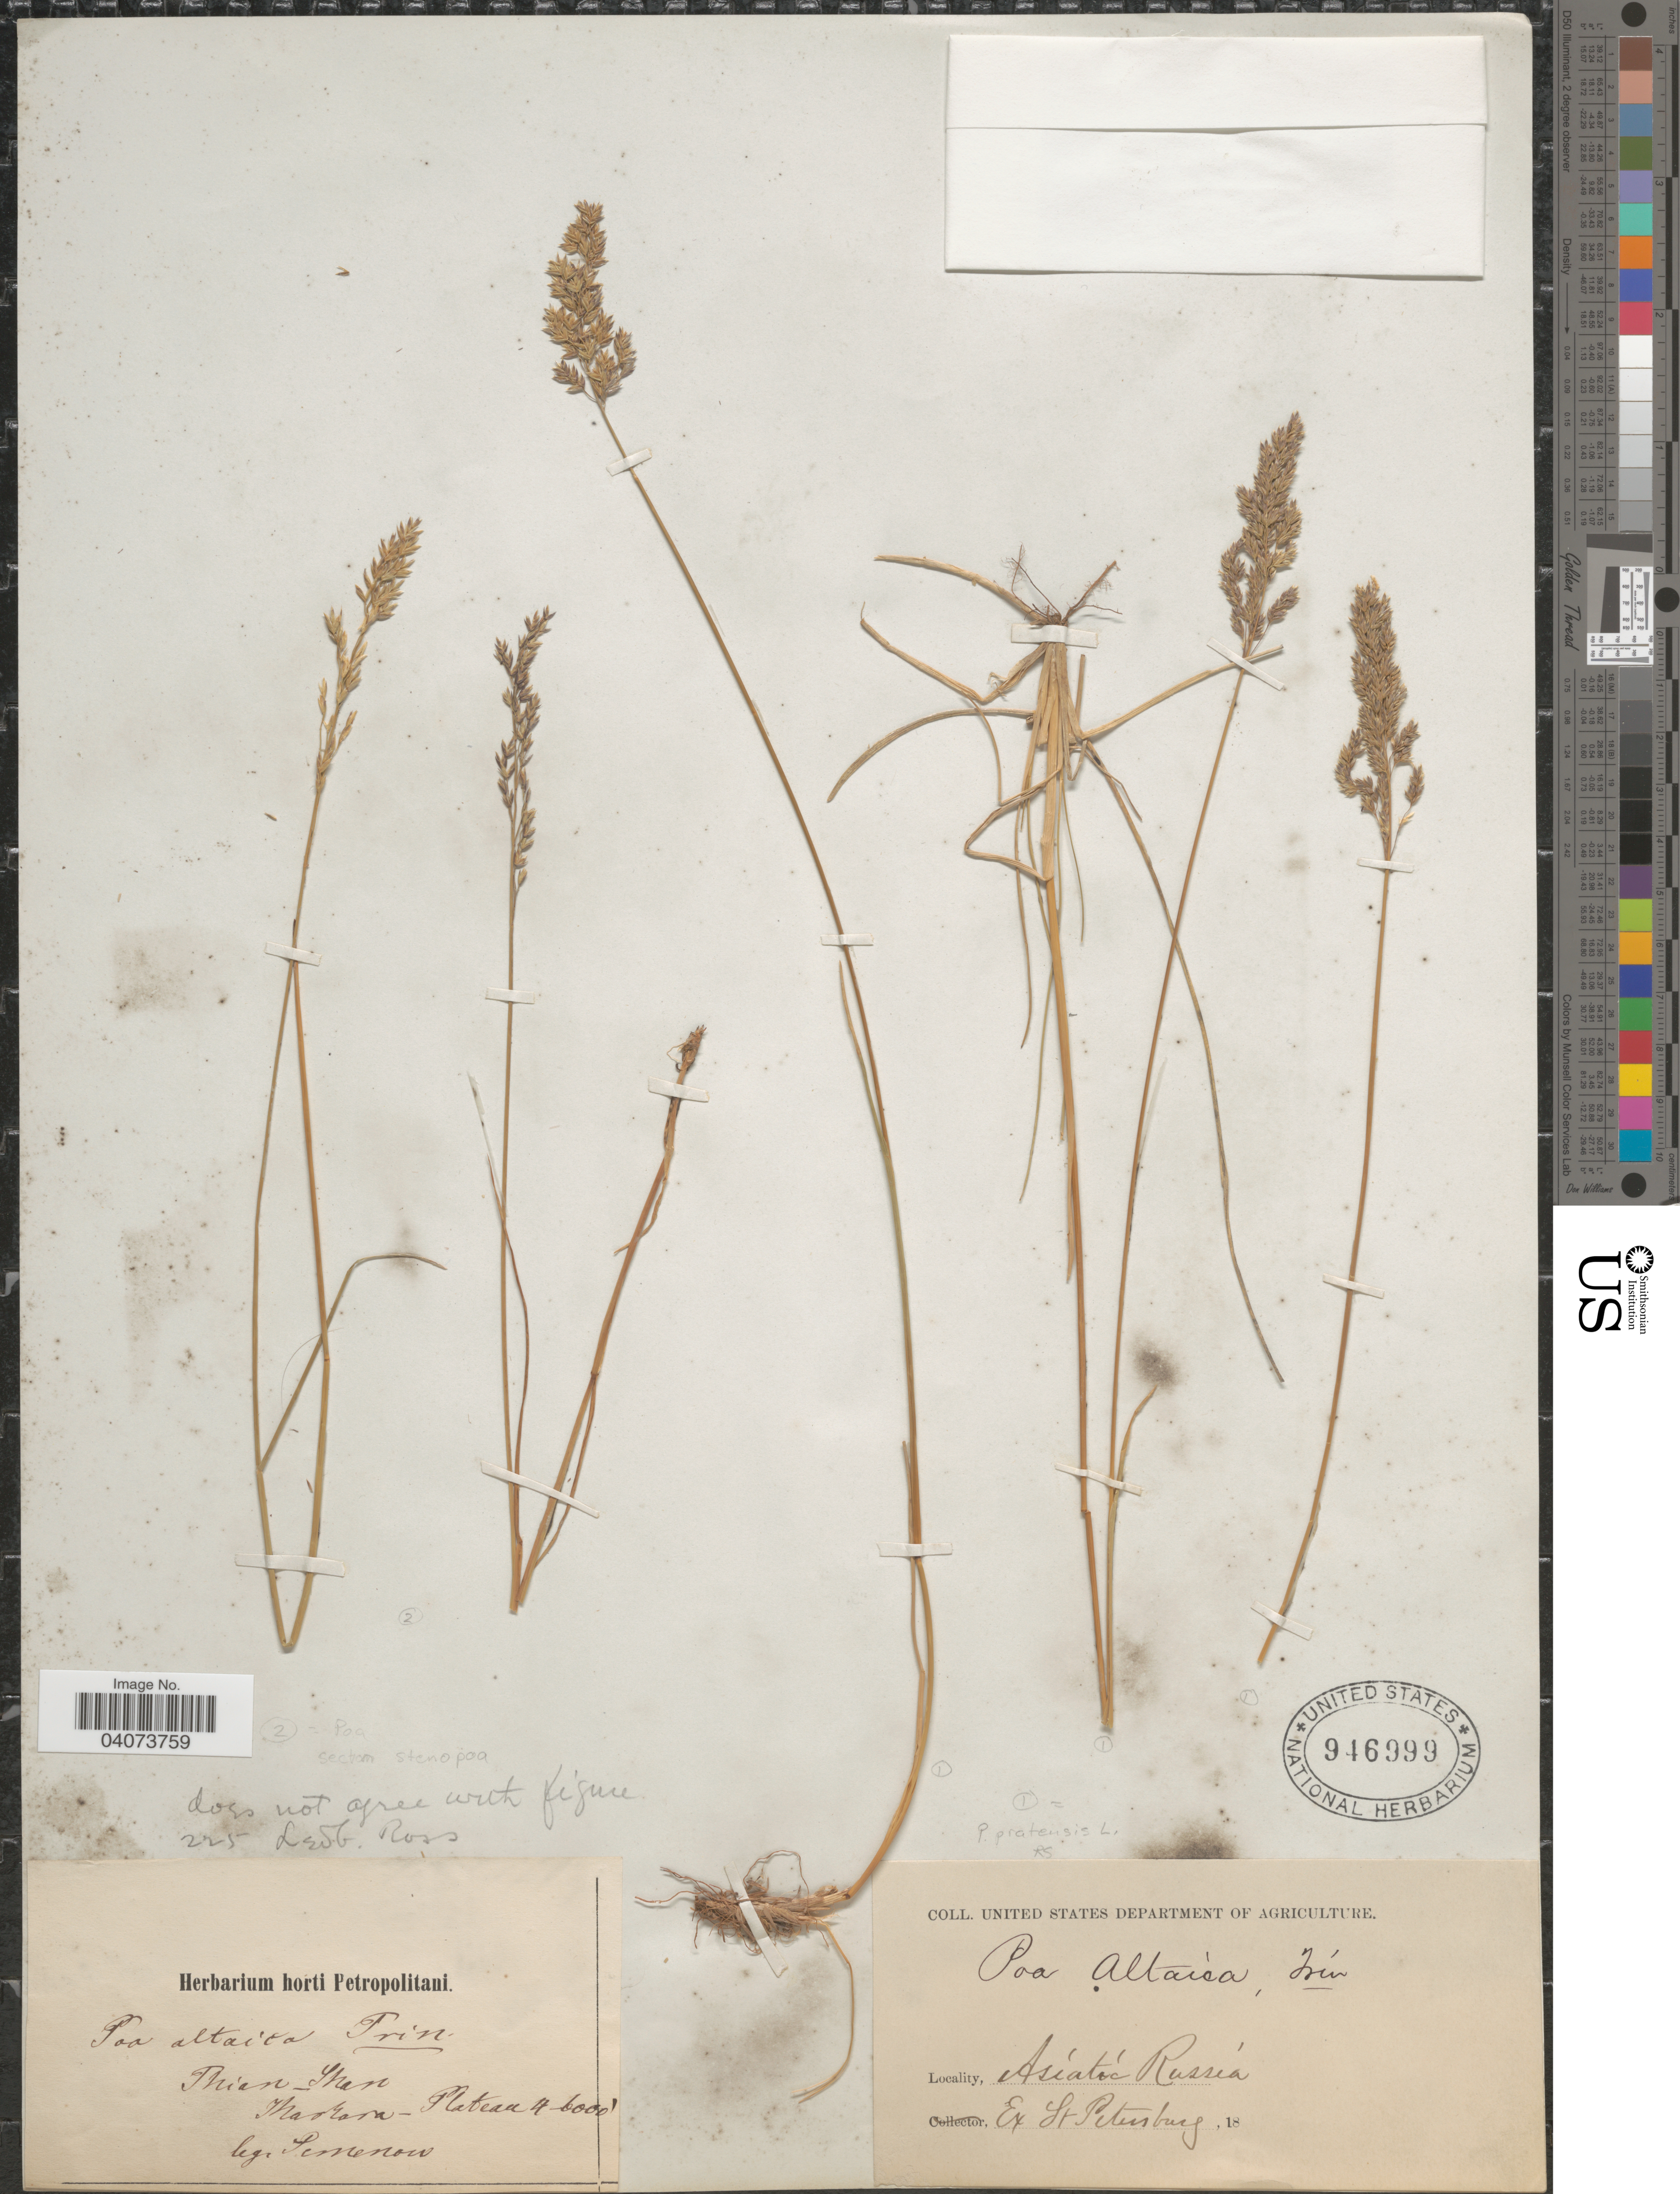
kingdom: Plantae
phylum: Tracheophyta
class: Liliopsida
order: Poales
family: Poaceae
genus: Poa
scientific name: Poa pratensis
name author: L.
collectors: P. P. Semenov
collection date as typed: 18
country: Russian Federation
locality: Thien-Shan. Thadara [interpreted]-Plateau. Asiatic Russia.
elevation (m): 1219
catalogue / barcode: US 946999